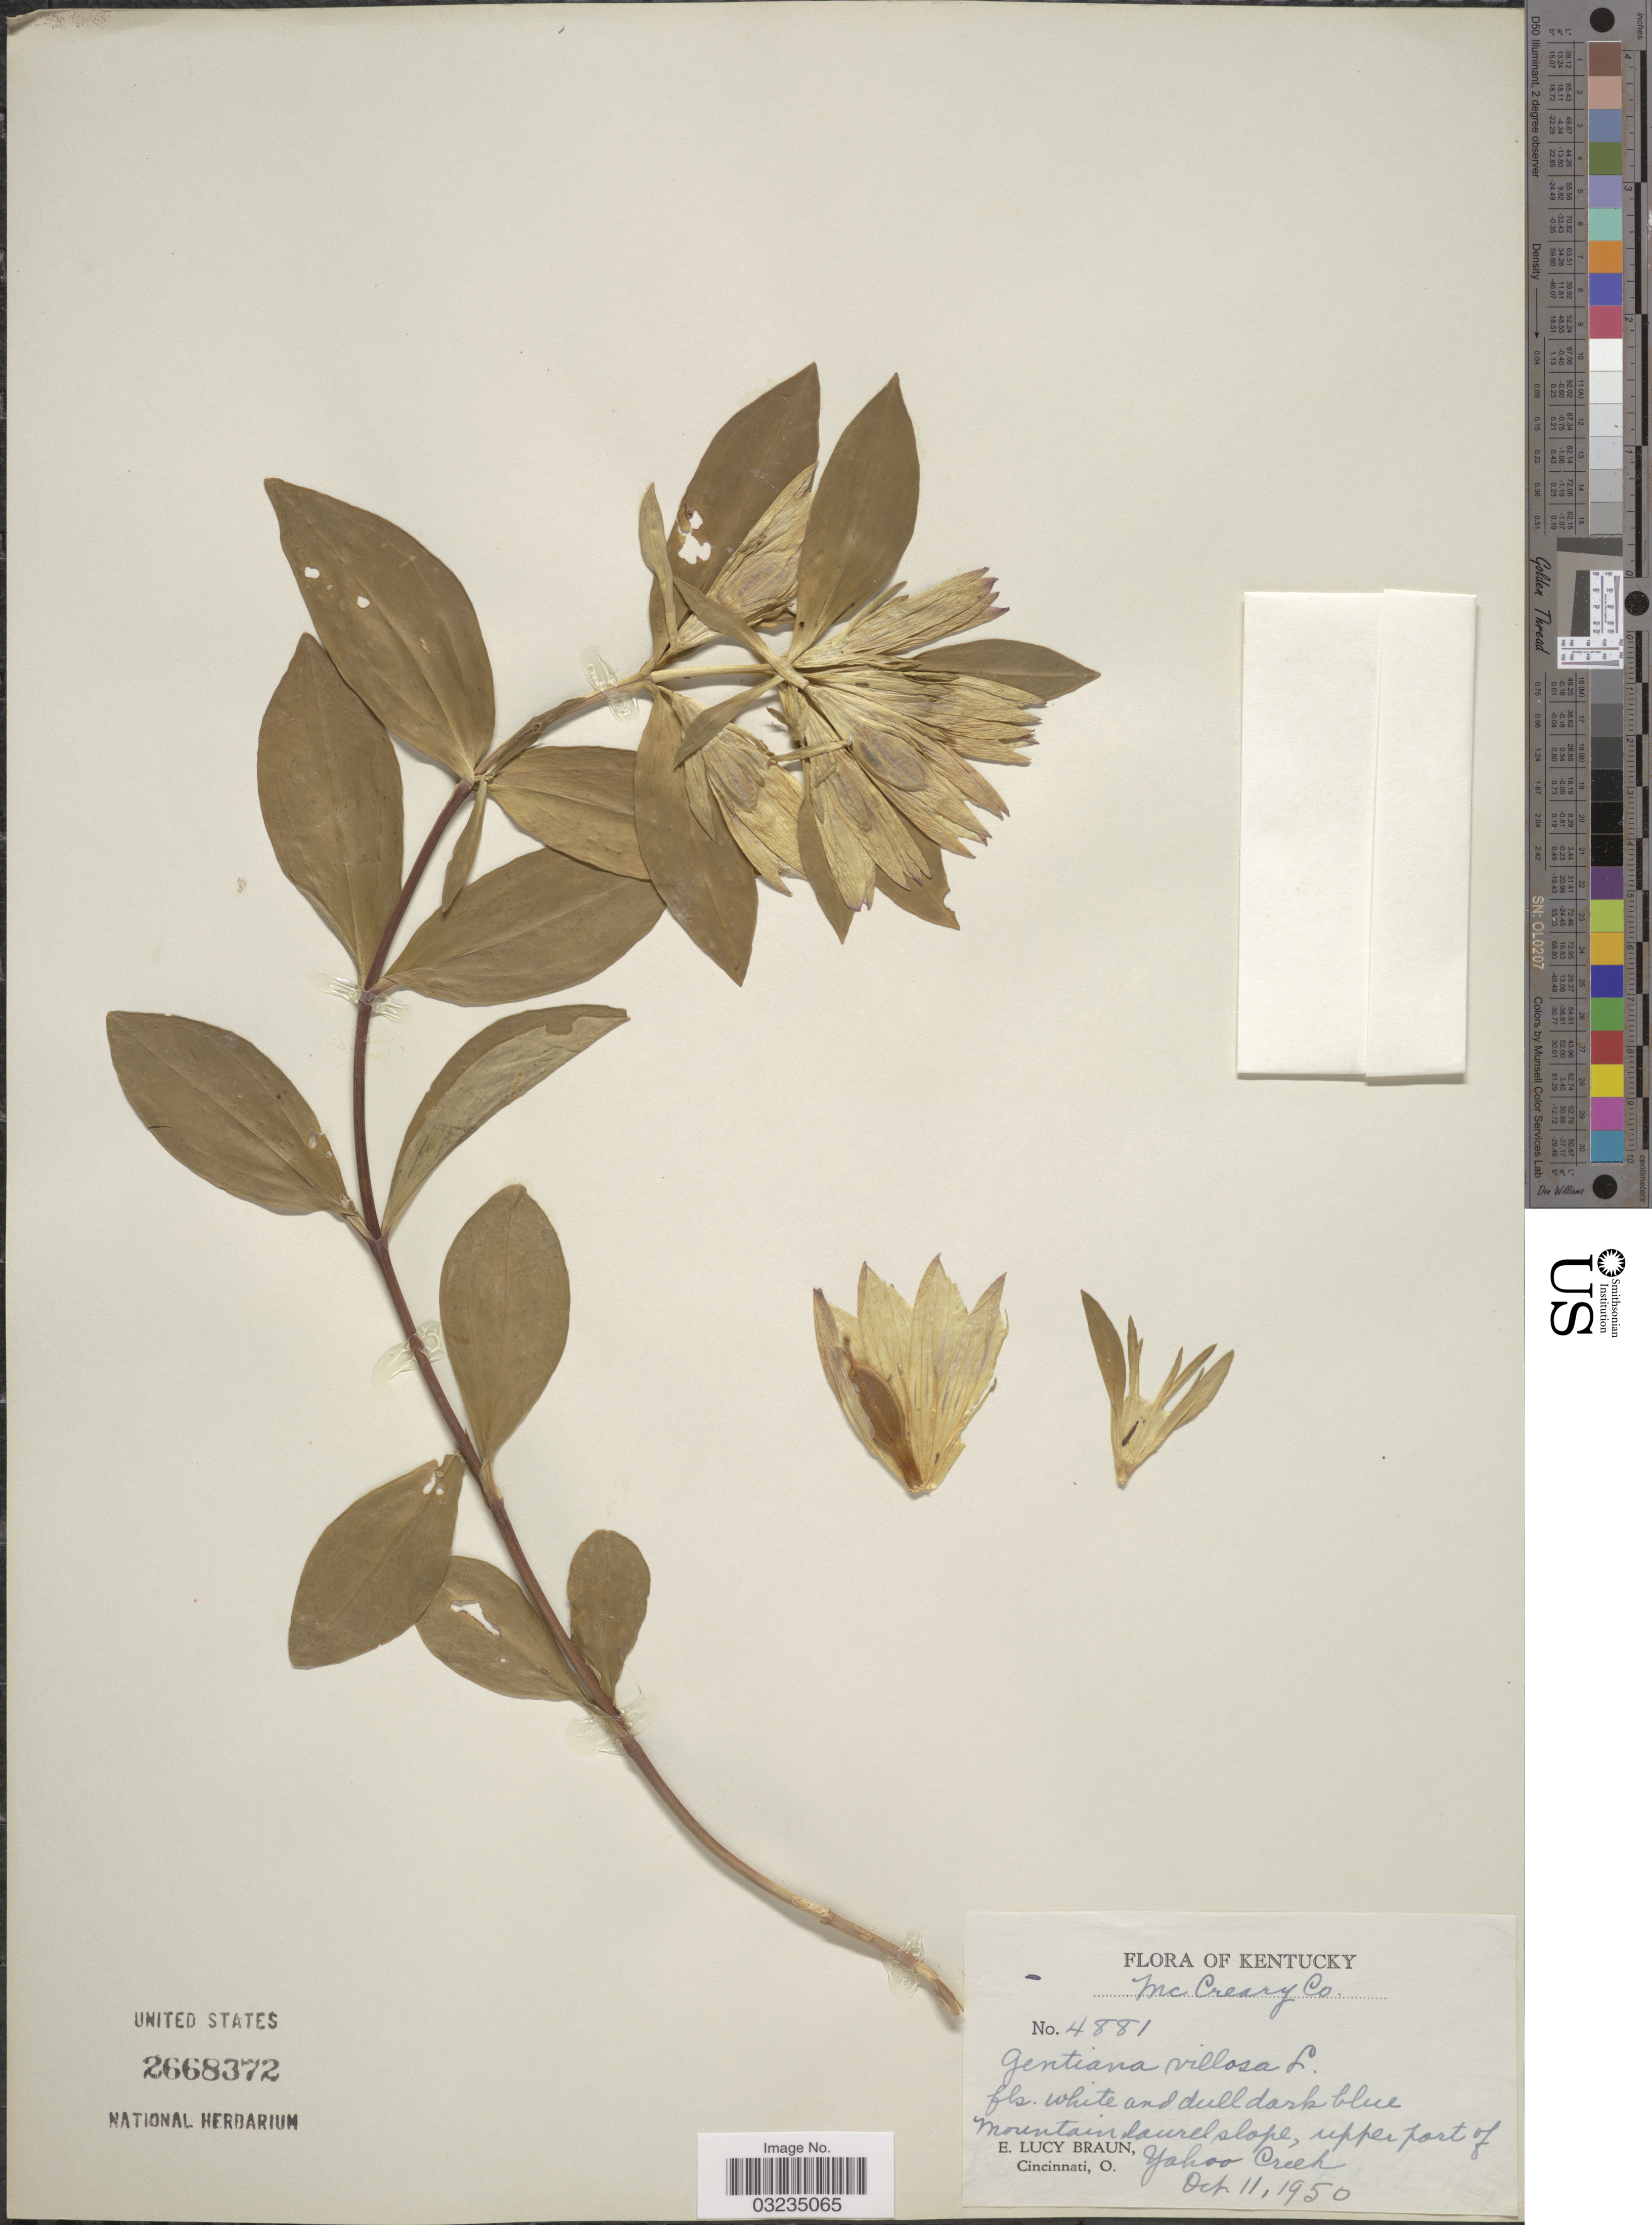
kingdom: Plantae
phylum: Tracheophyta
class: Magnoliopsida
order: Gentianales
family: Gentianaceae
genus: Gentiana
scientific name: Gentiana villosa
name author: L.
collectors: E. Braun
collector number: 4881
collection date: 1950-10-11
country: United States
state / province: Kentucky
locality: Mc Creary Co. Mountain Laurel slope, upper port of Yahoo Creek.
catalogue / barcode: US 2668372